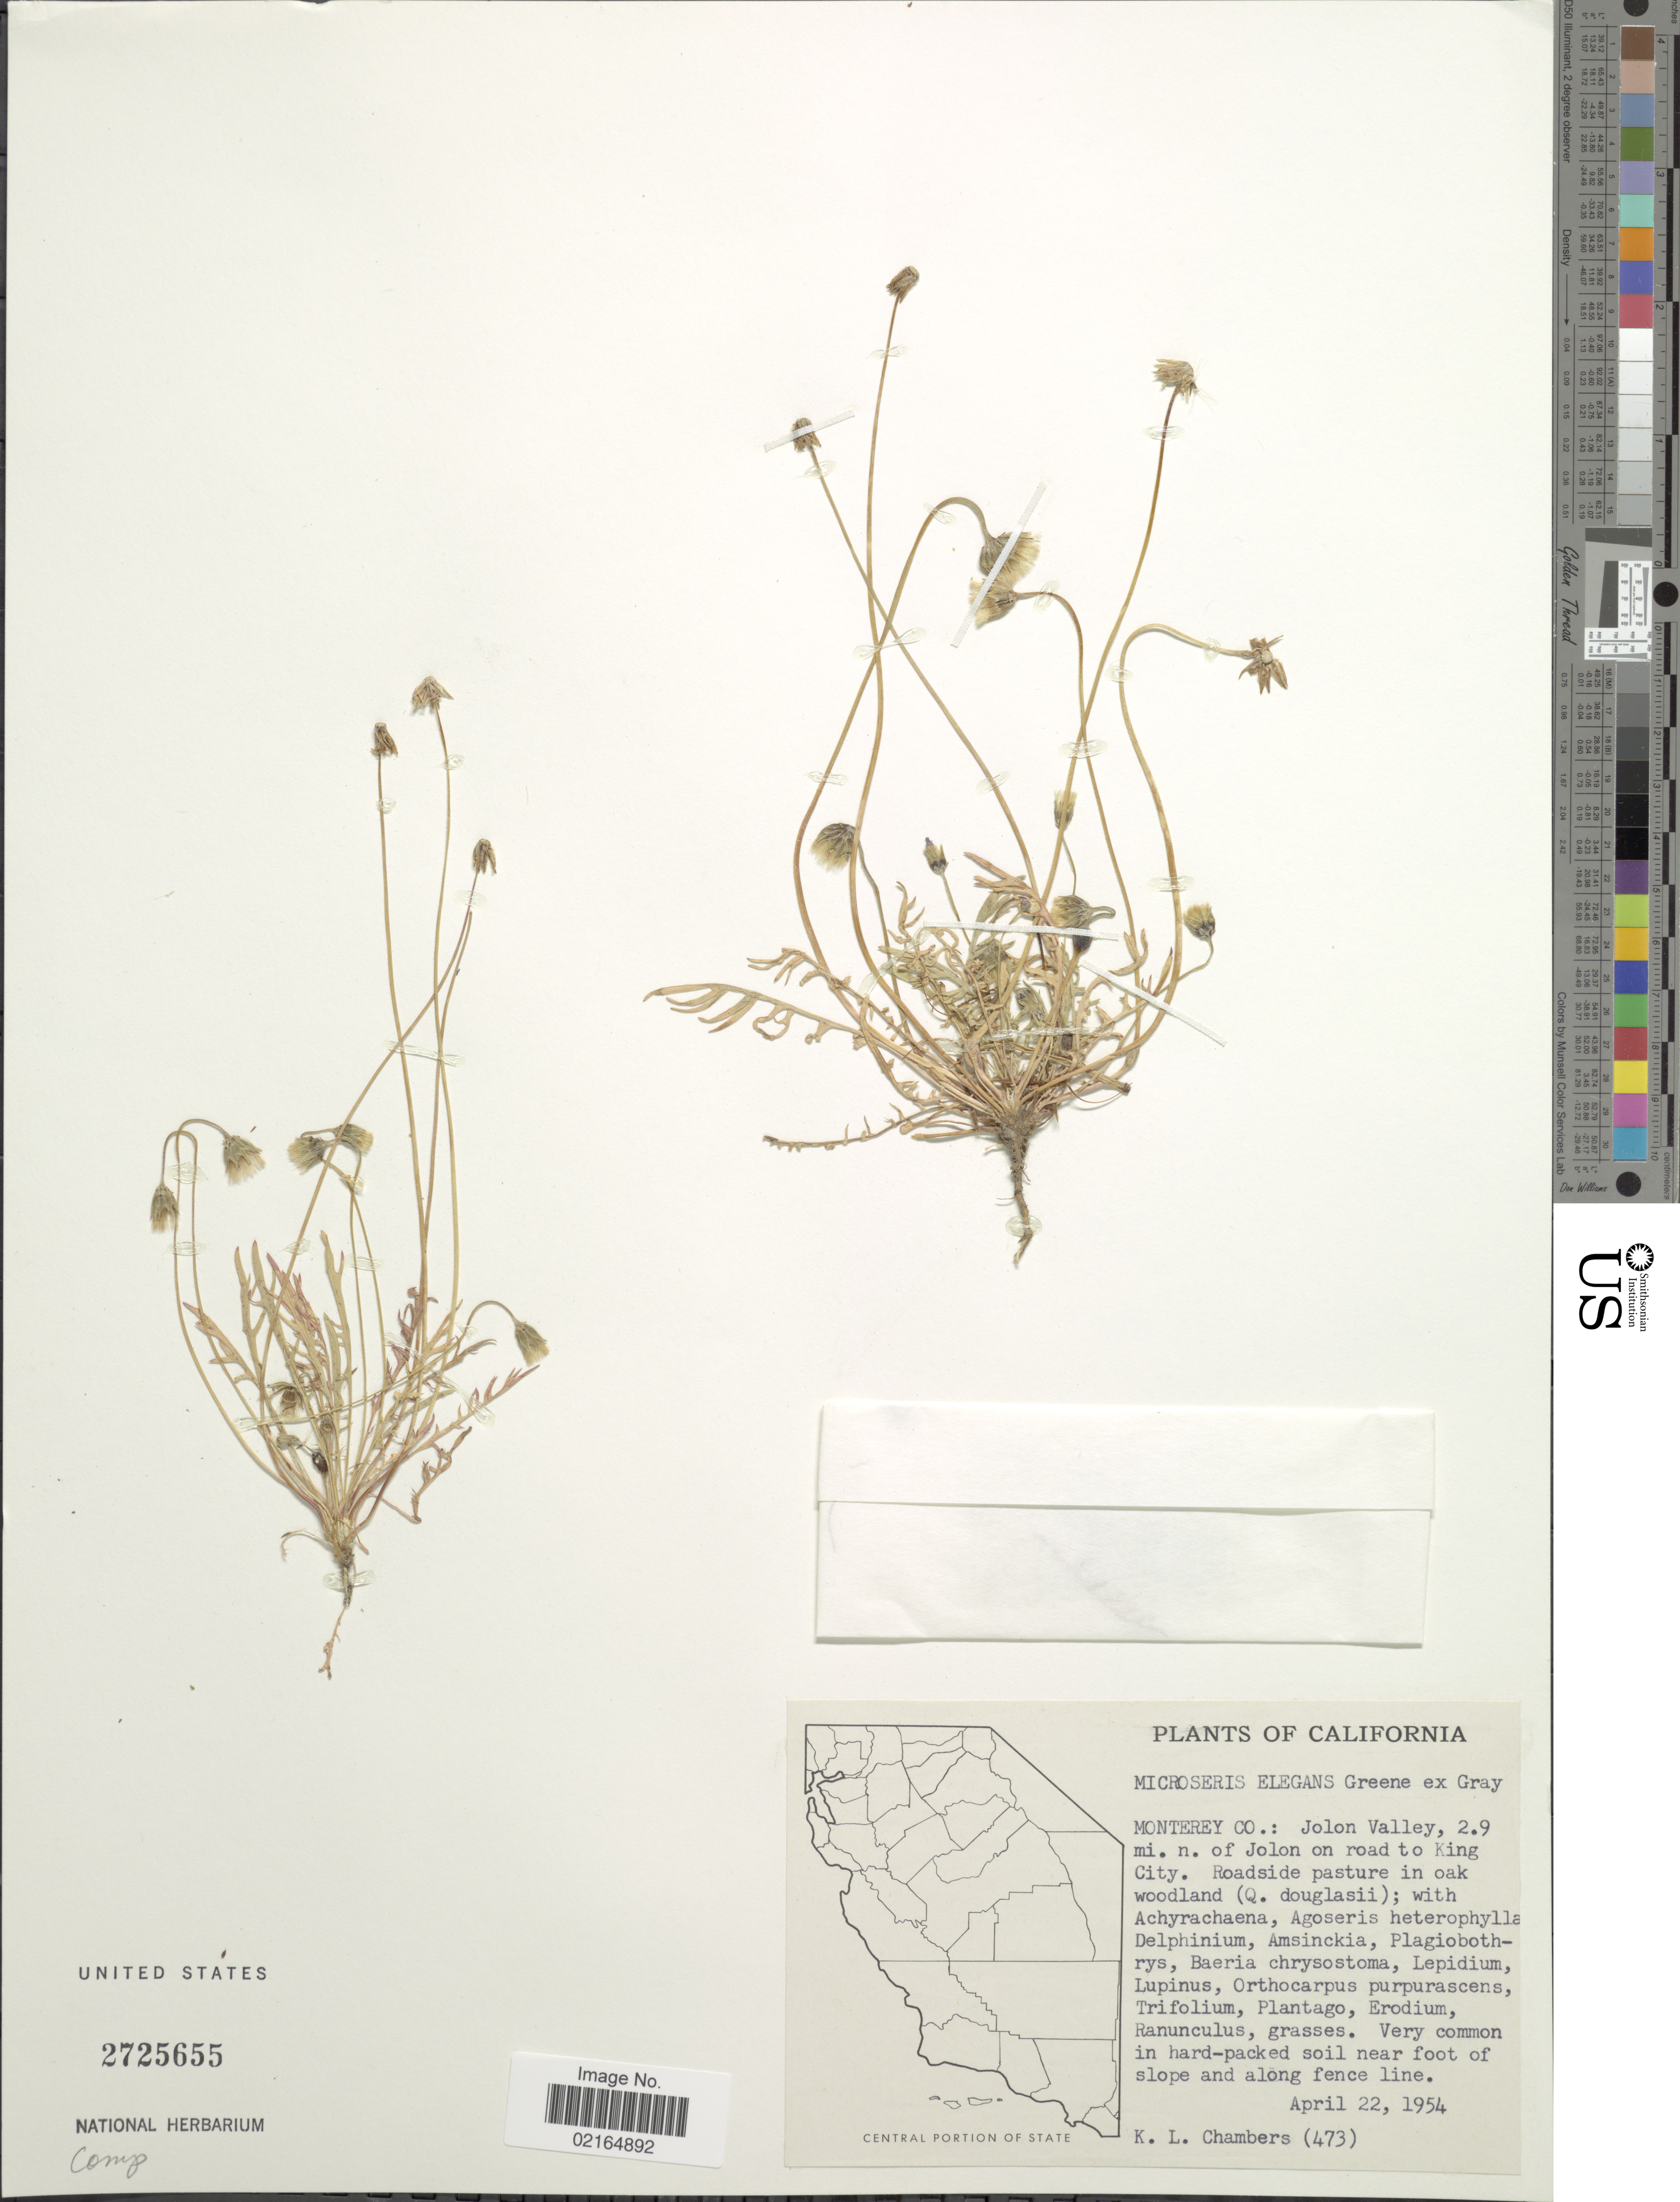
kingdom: Plantae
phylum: Tracheophyta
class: Magnoliopsida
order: Asterales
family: Asteraceae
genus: Microseris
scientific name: Microseris elegans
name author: Greene ex A. Gray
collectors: K. Chambers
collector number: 473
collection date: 1954-04-22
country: United States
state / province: California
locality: Monterrey Co.: Jolon Valley, 2.9 mi. n. of Jolon on road to King City, roadside pasture, very common in hard-packed soil near foot of slope and along fence line.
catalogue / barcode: US 2725655